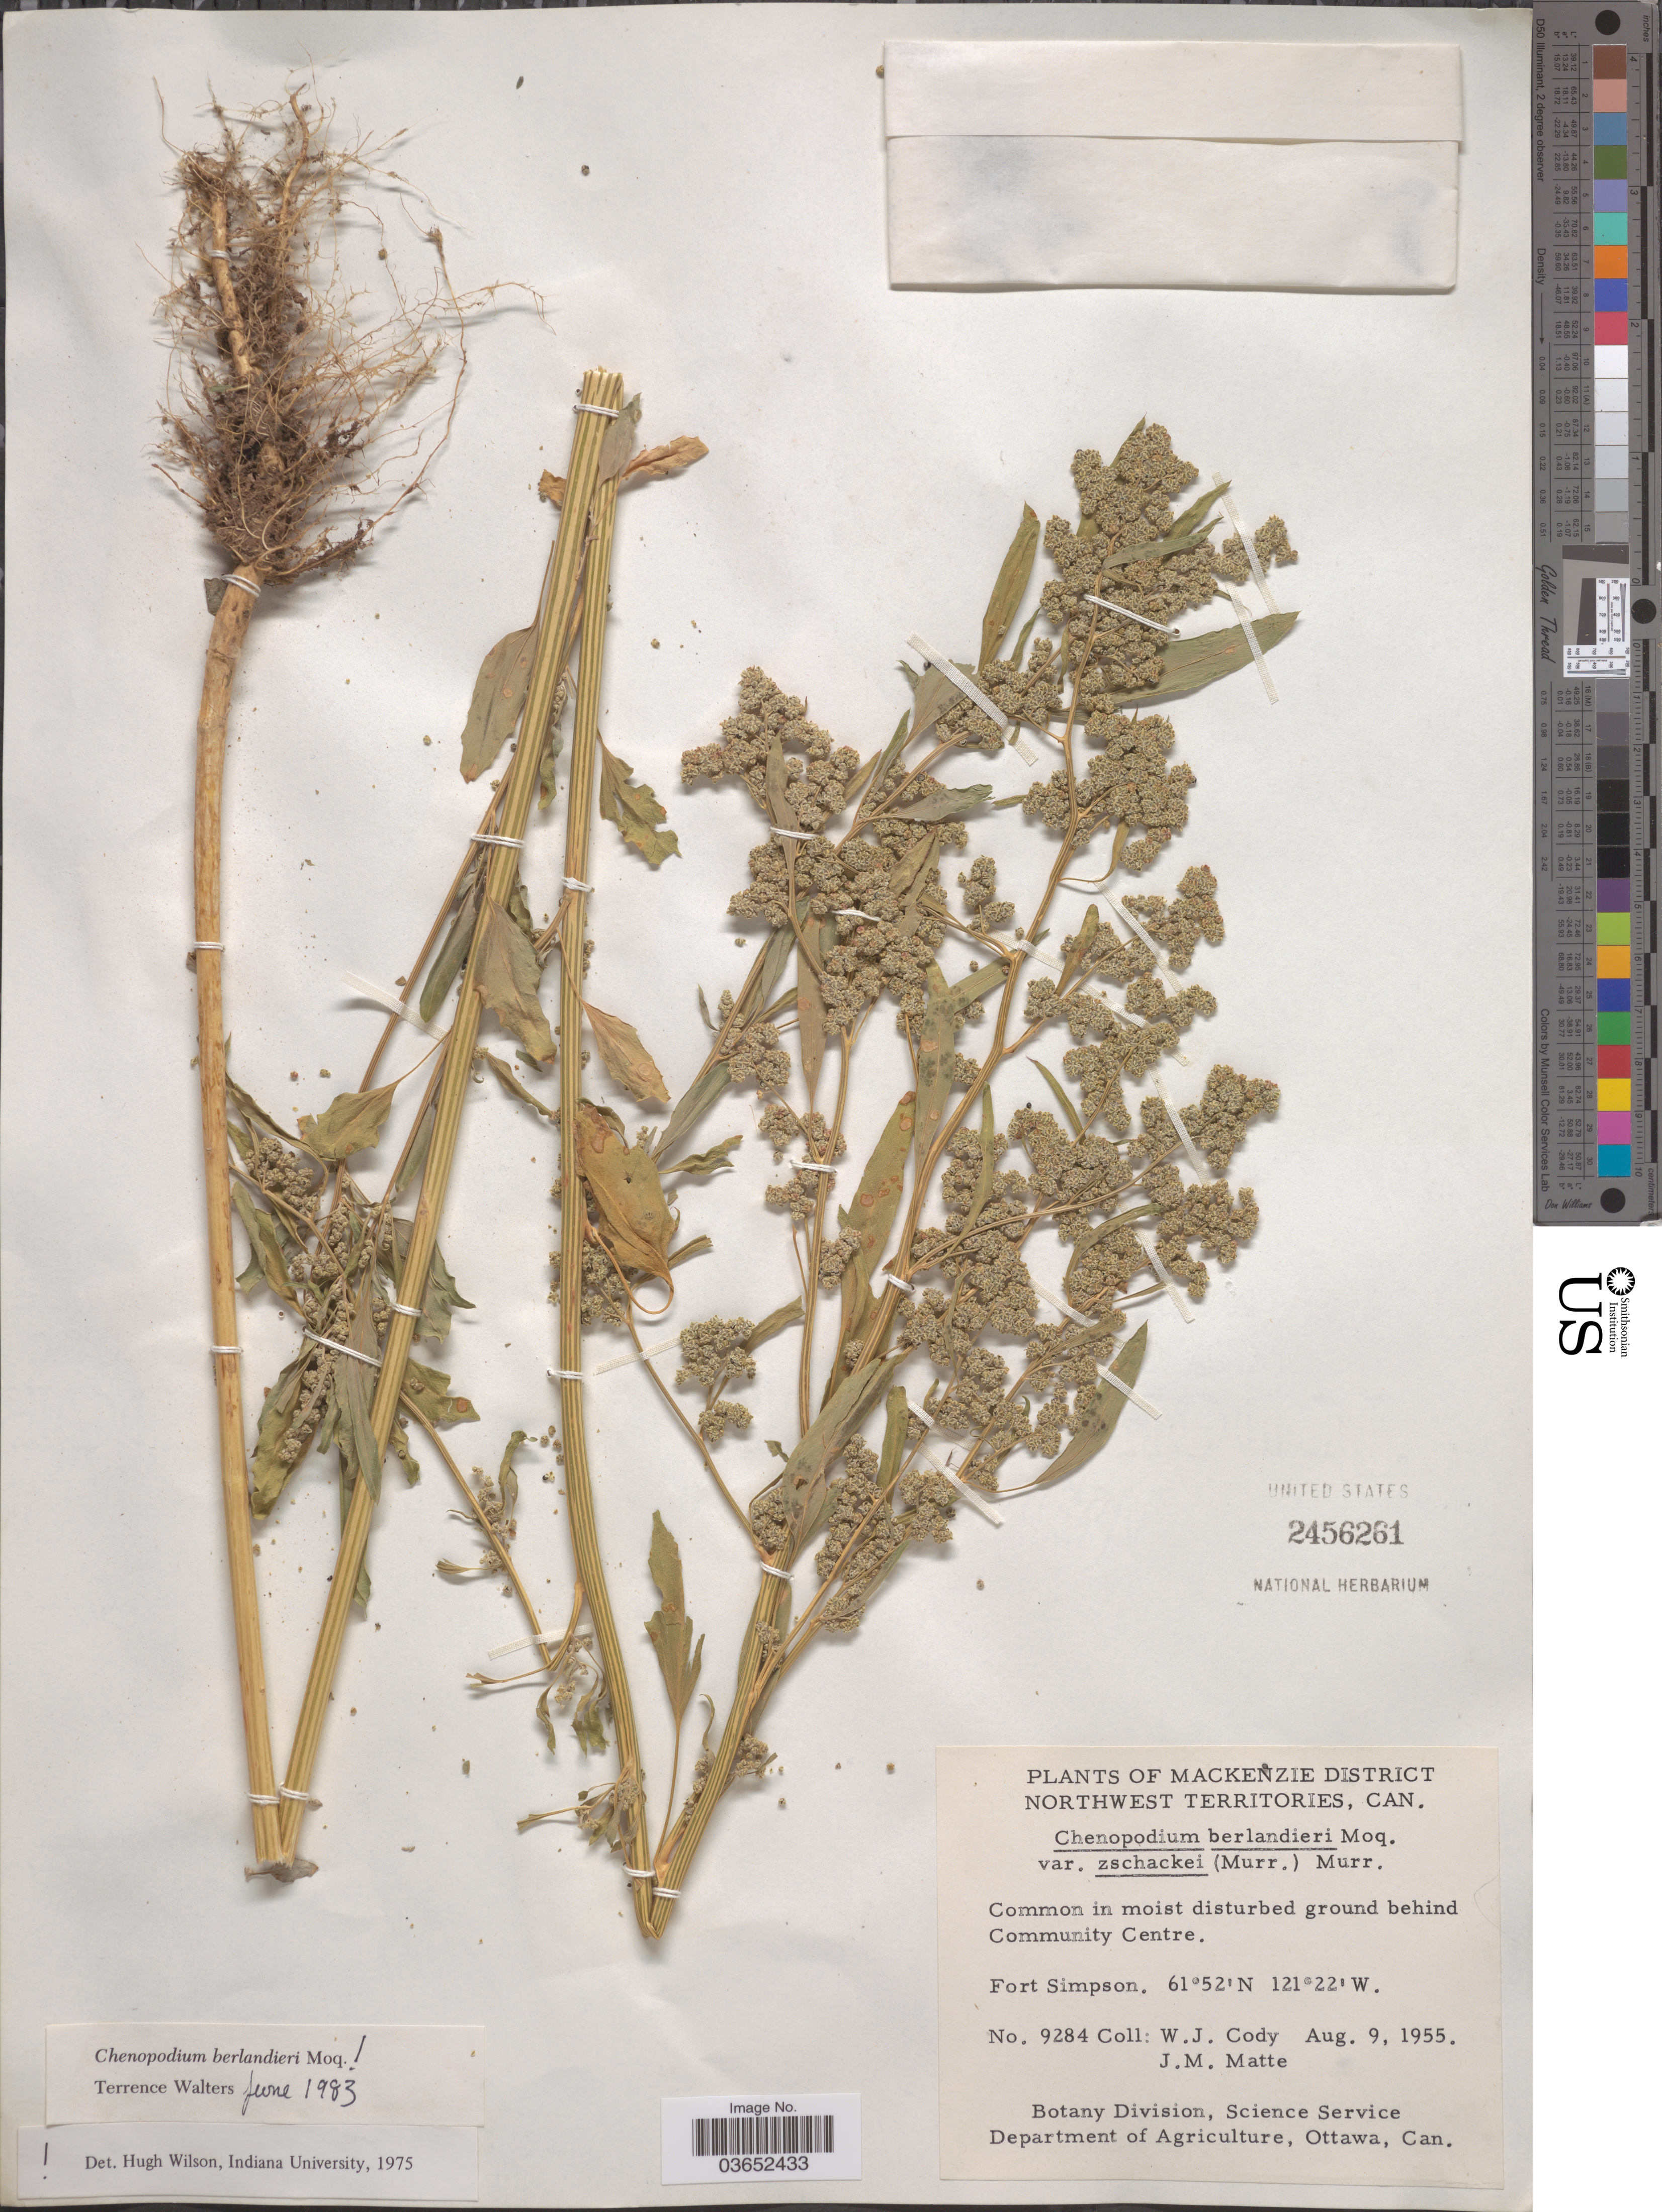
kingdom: Plantae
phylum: Tracheophyta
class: Magnoliopsida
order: Caryophyllales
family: Amaranthaceae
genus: Chenopodium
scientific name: Chenopodium berlandieri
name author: Moq.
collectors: W. Cody & J. Matte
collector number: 9284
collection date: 1955-08-09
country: Canada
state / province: Northwest Territories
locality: Mackenzie District. Common in moist disturbed ground behind Community Centre. Fort Simpson.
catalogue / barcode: US 2456261